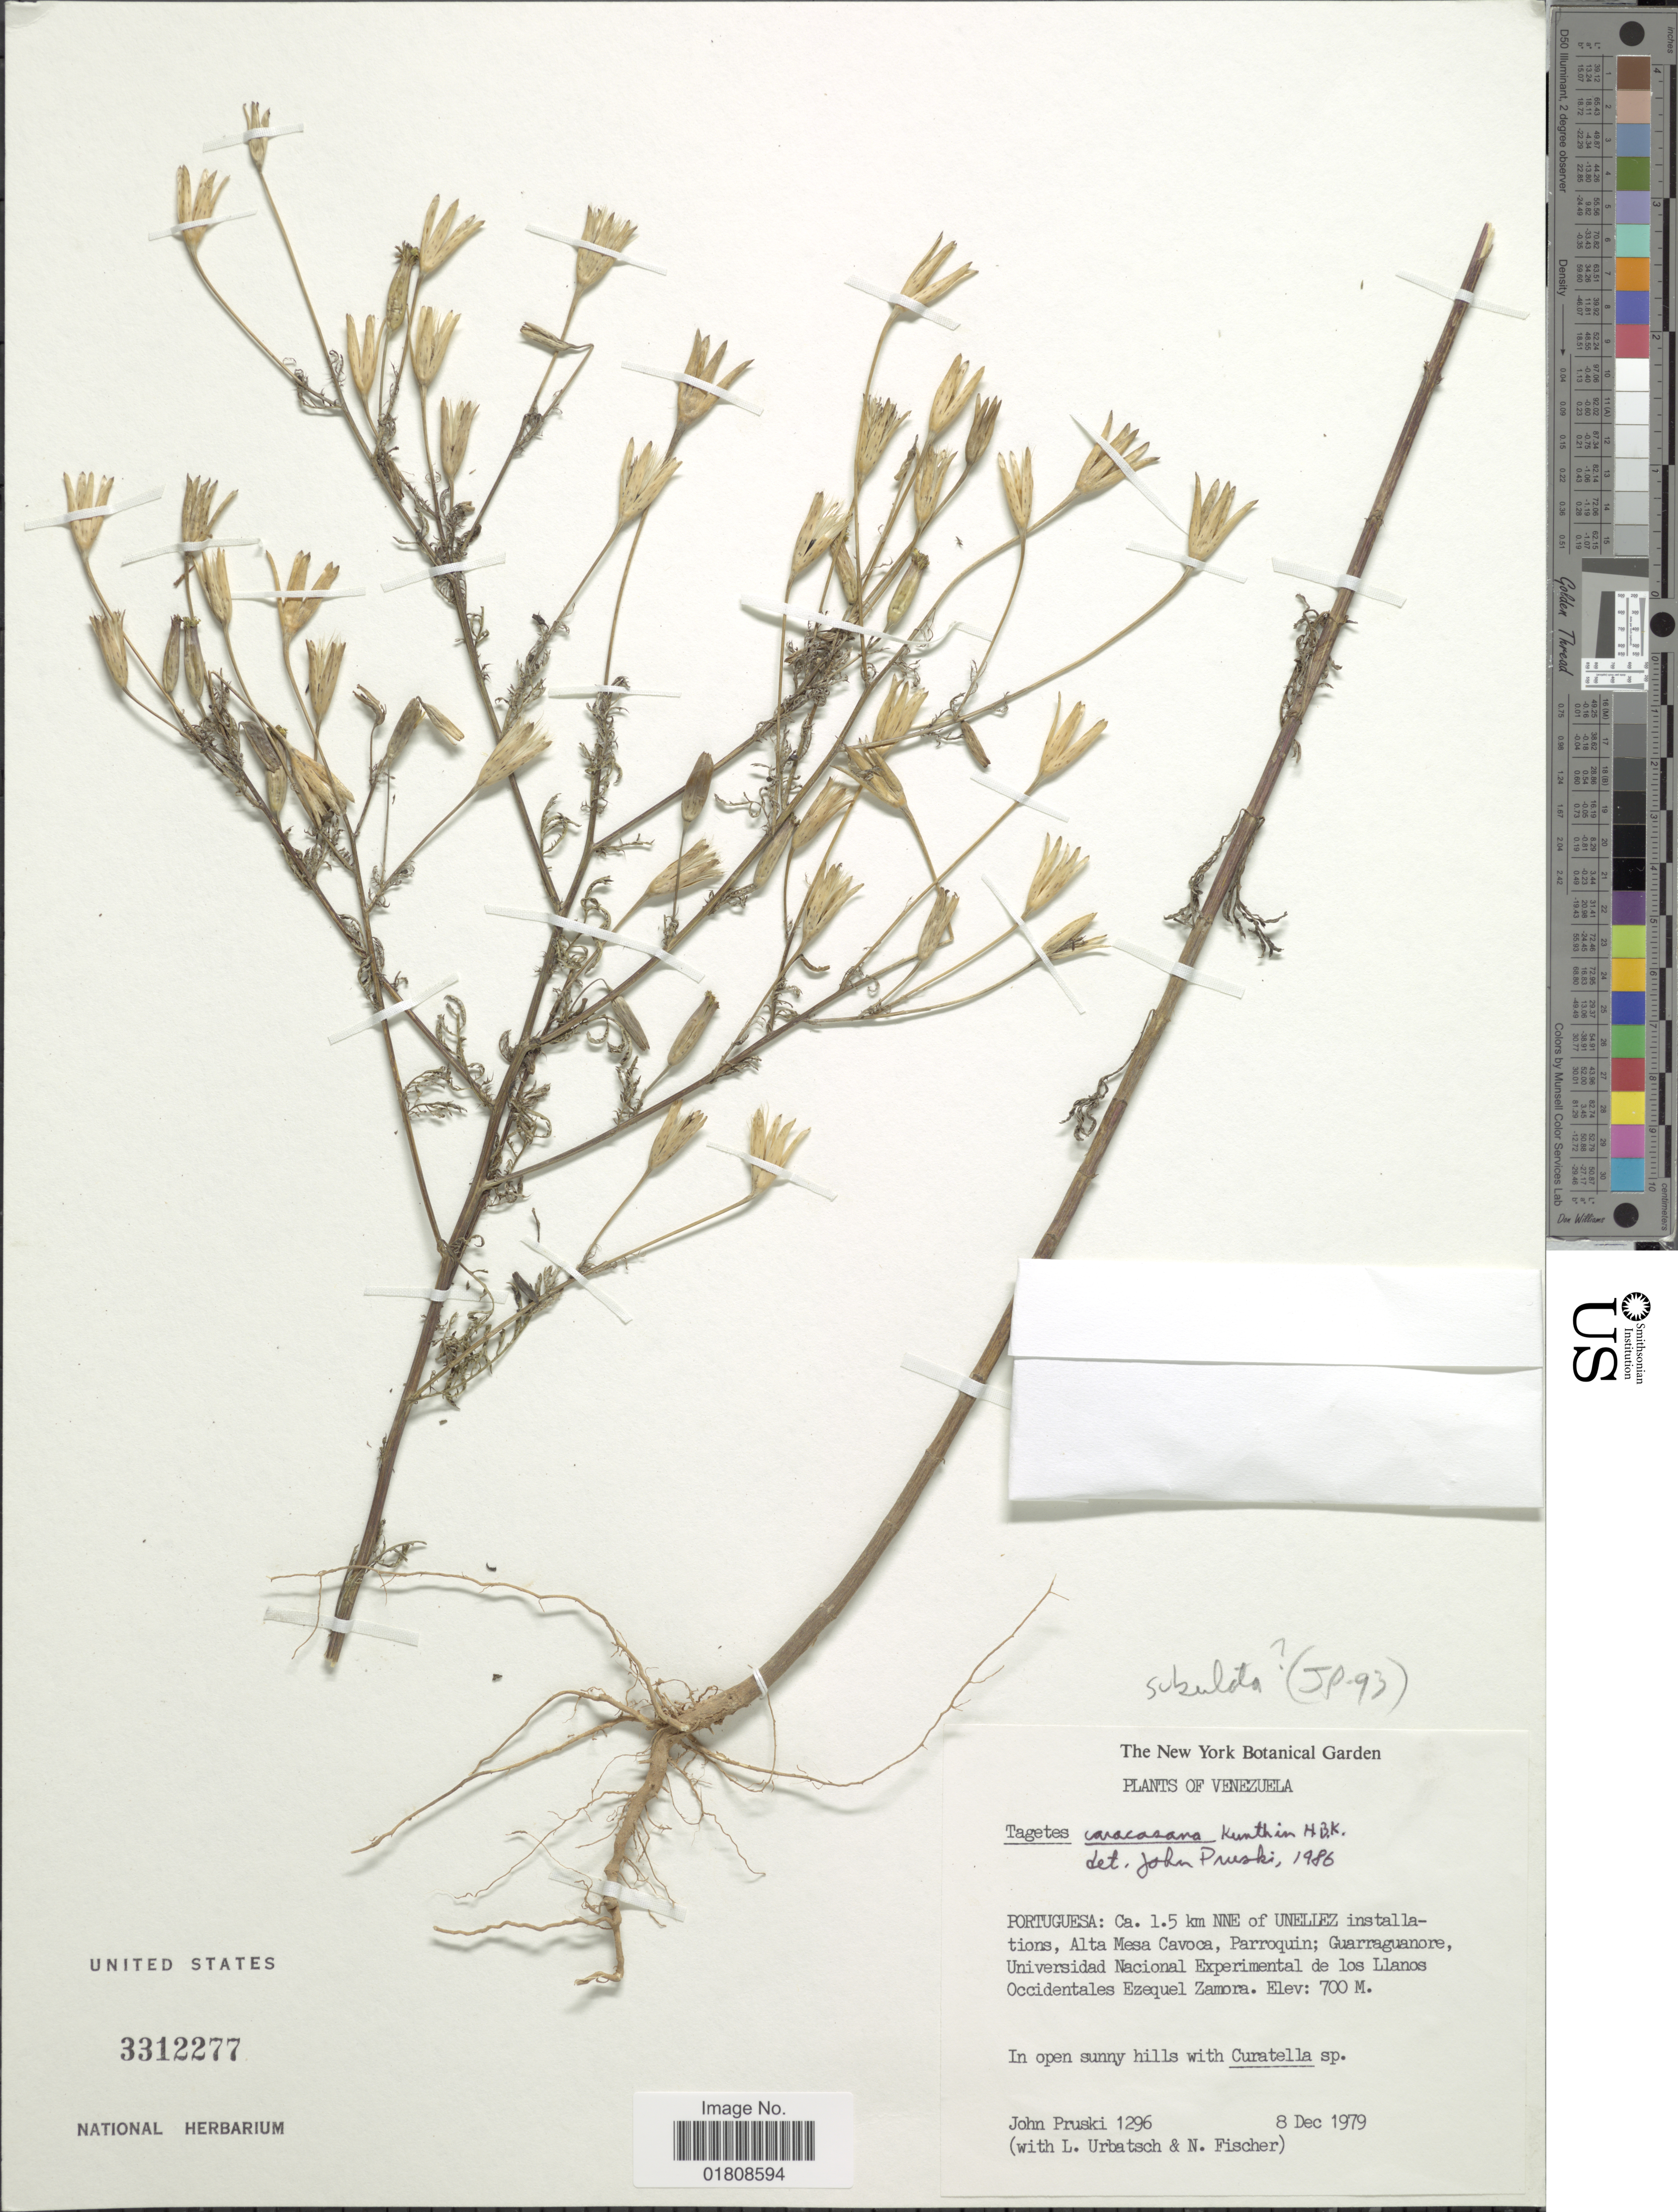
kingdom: Plantae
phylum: Tracheophyta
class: Magnoliopsida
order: Asterales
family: Asteraceae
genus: Tagetes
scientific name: Tagetes subulata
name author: Cerv.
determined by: Schiavinato, Dario J.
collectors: J. F. Pruski, L. E. Urbatsch & N. Fischer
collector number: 1296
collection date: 1979-12-08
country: Venezuela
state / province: Portuguesa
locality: Ca 1.5 km NNE of Uneliez installations, Alta Mesa Cavoca, Parroquin, Guarraguanore, Universidad Nacional Experimental de los Llanos Occidentales Ezequel Zamora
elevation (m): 700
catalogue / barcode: US 3312277